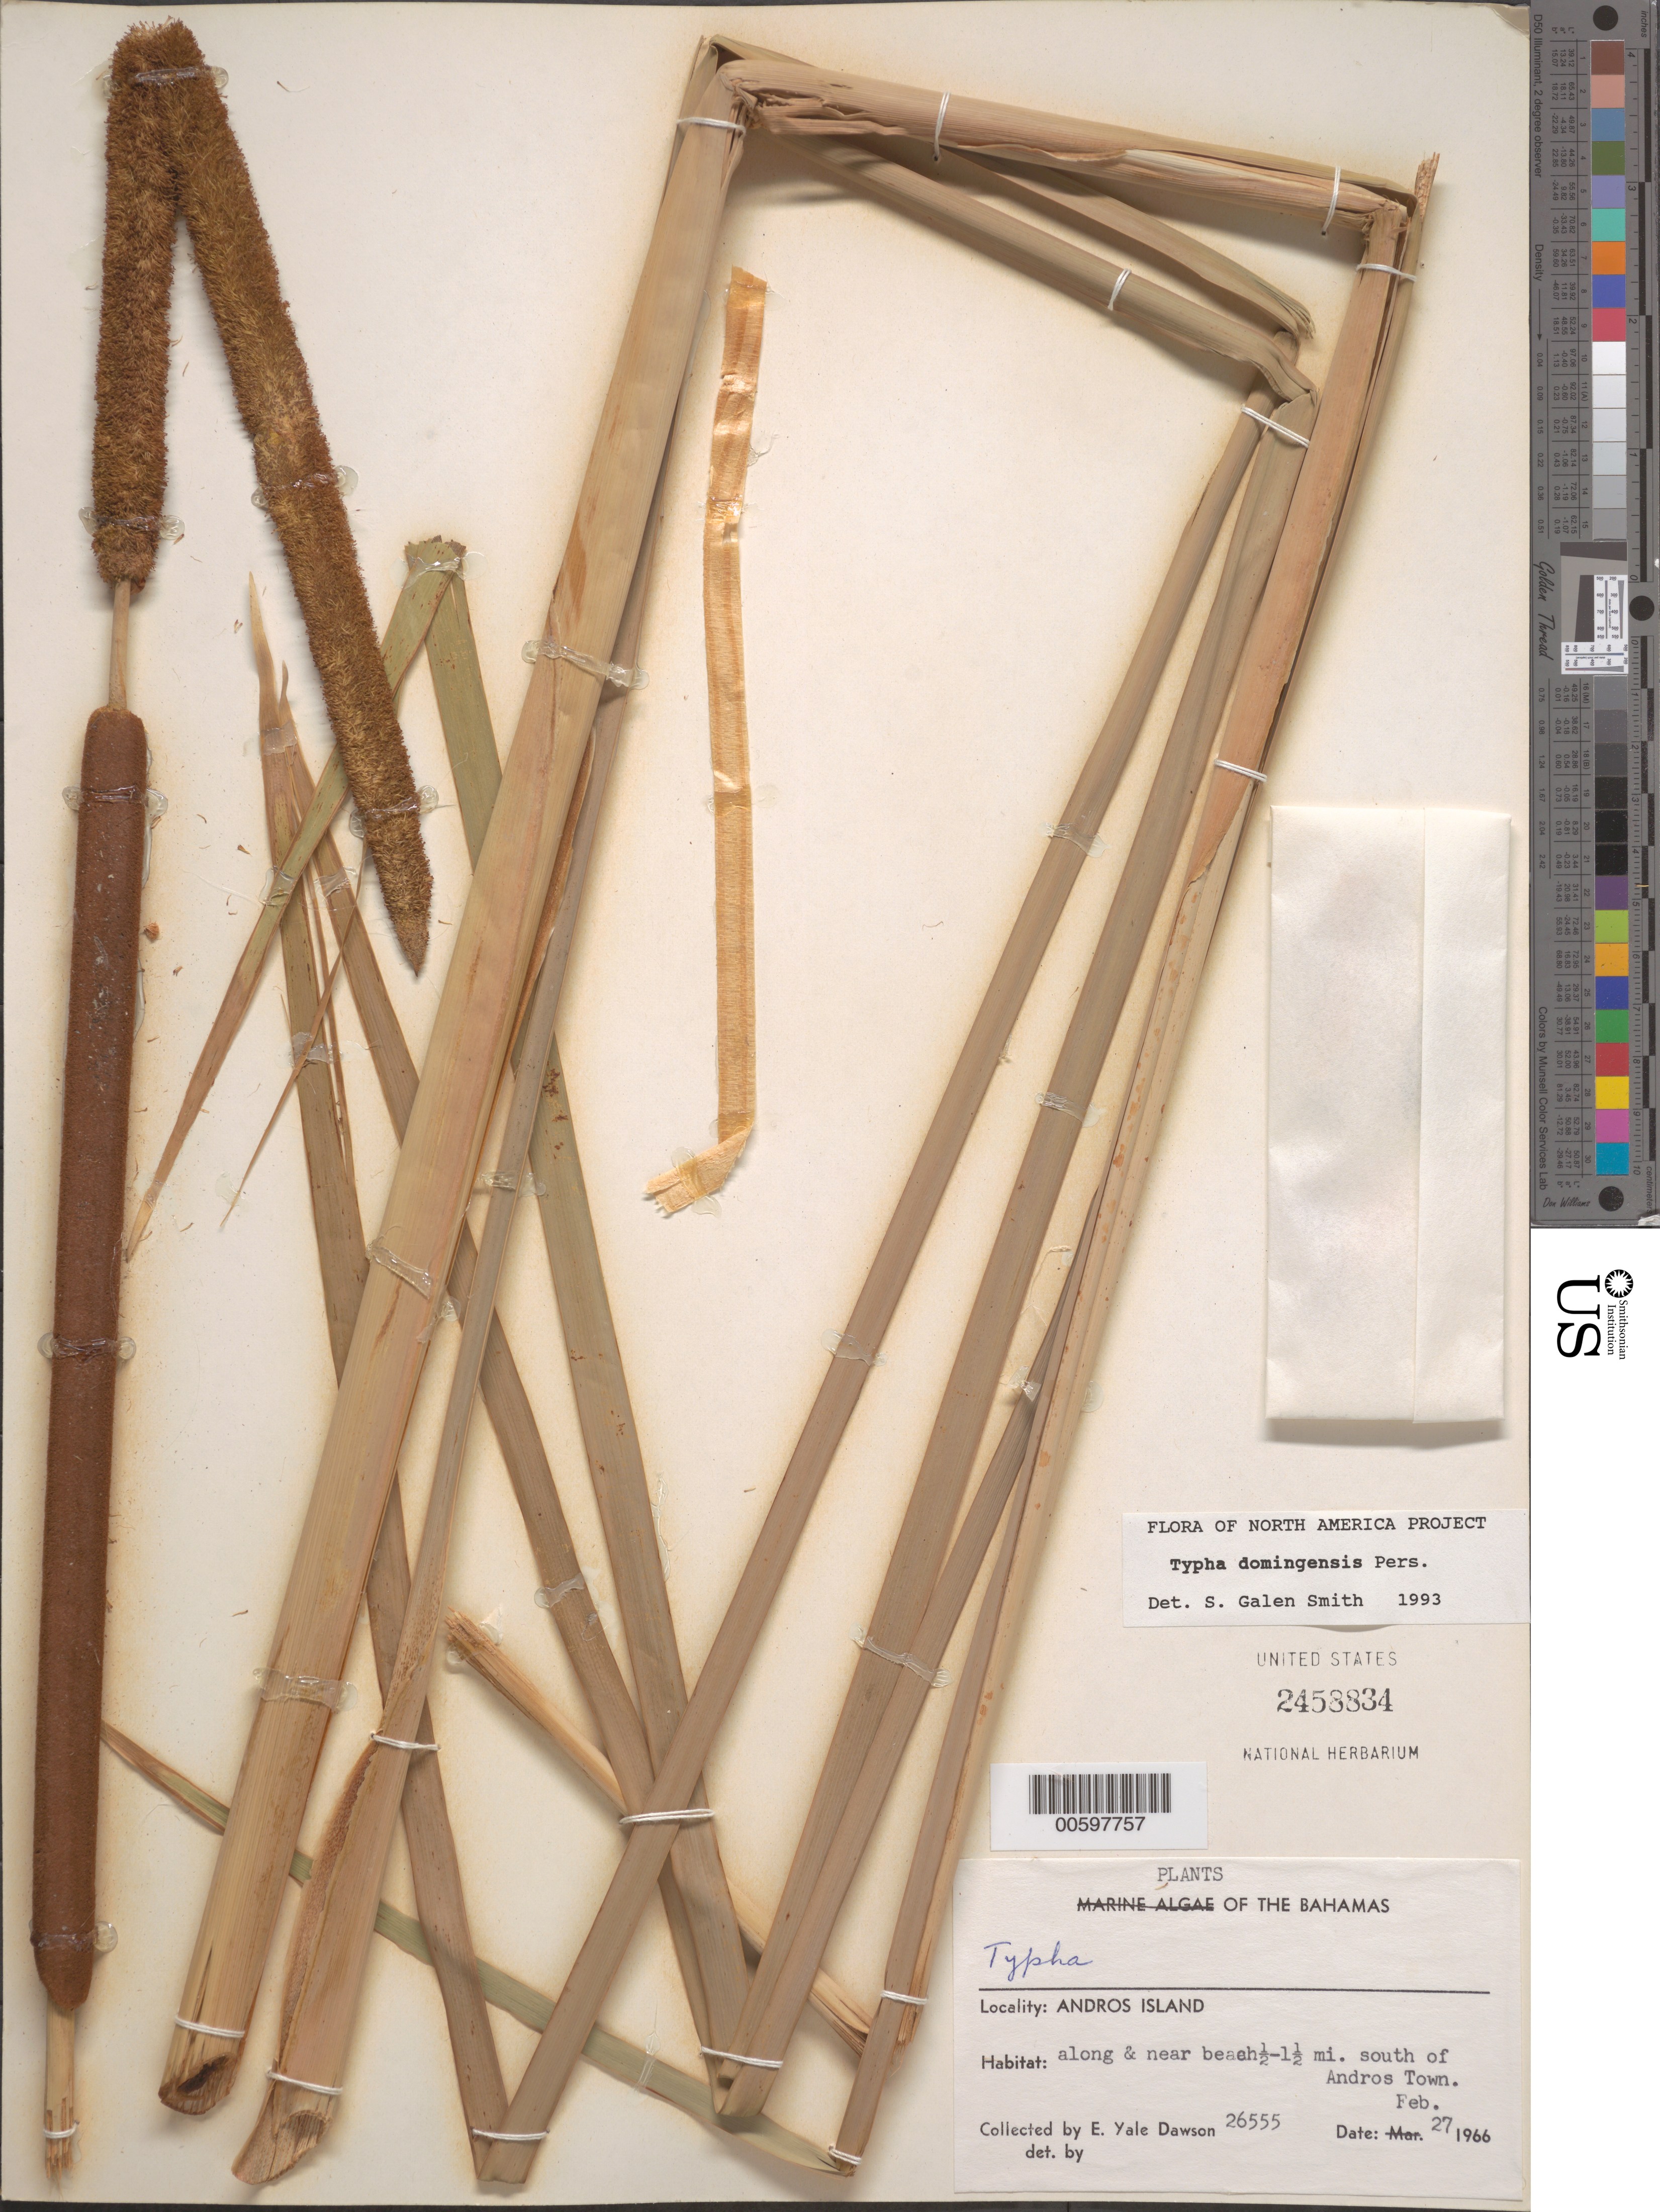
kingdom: Plantae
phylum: Tracheophyta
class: Liliopsida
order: Poales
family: Typhaceae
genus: Typha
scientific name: Typha orientalis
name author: C. Presl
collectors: E. Y. Dawson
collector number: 26555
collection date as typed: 27 Feb 1966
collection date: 1966-02-27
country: Bahamas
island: Andros Island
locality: S of the town of Andros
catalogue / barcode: US 2458834